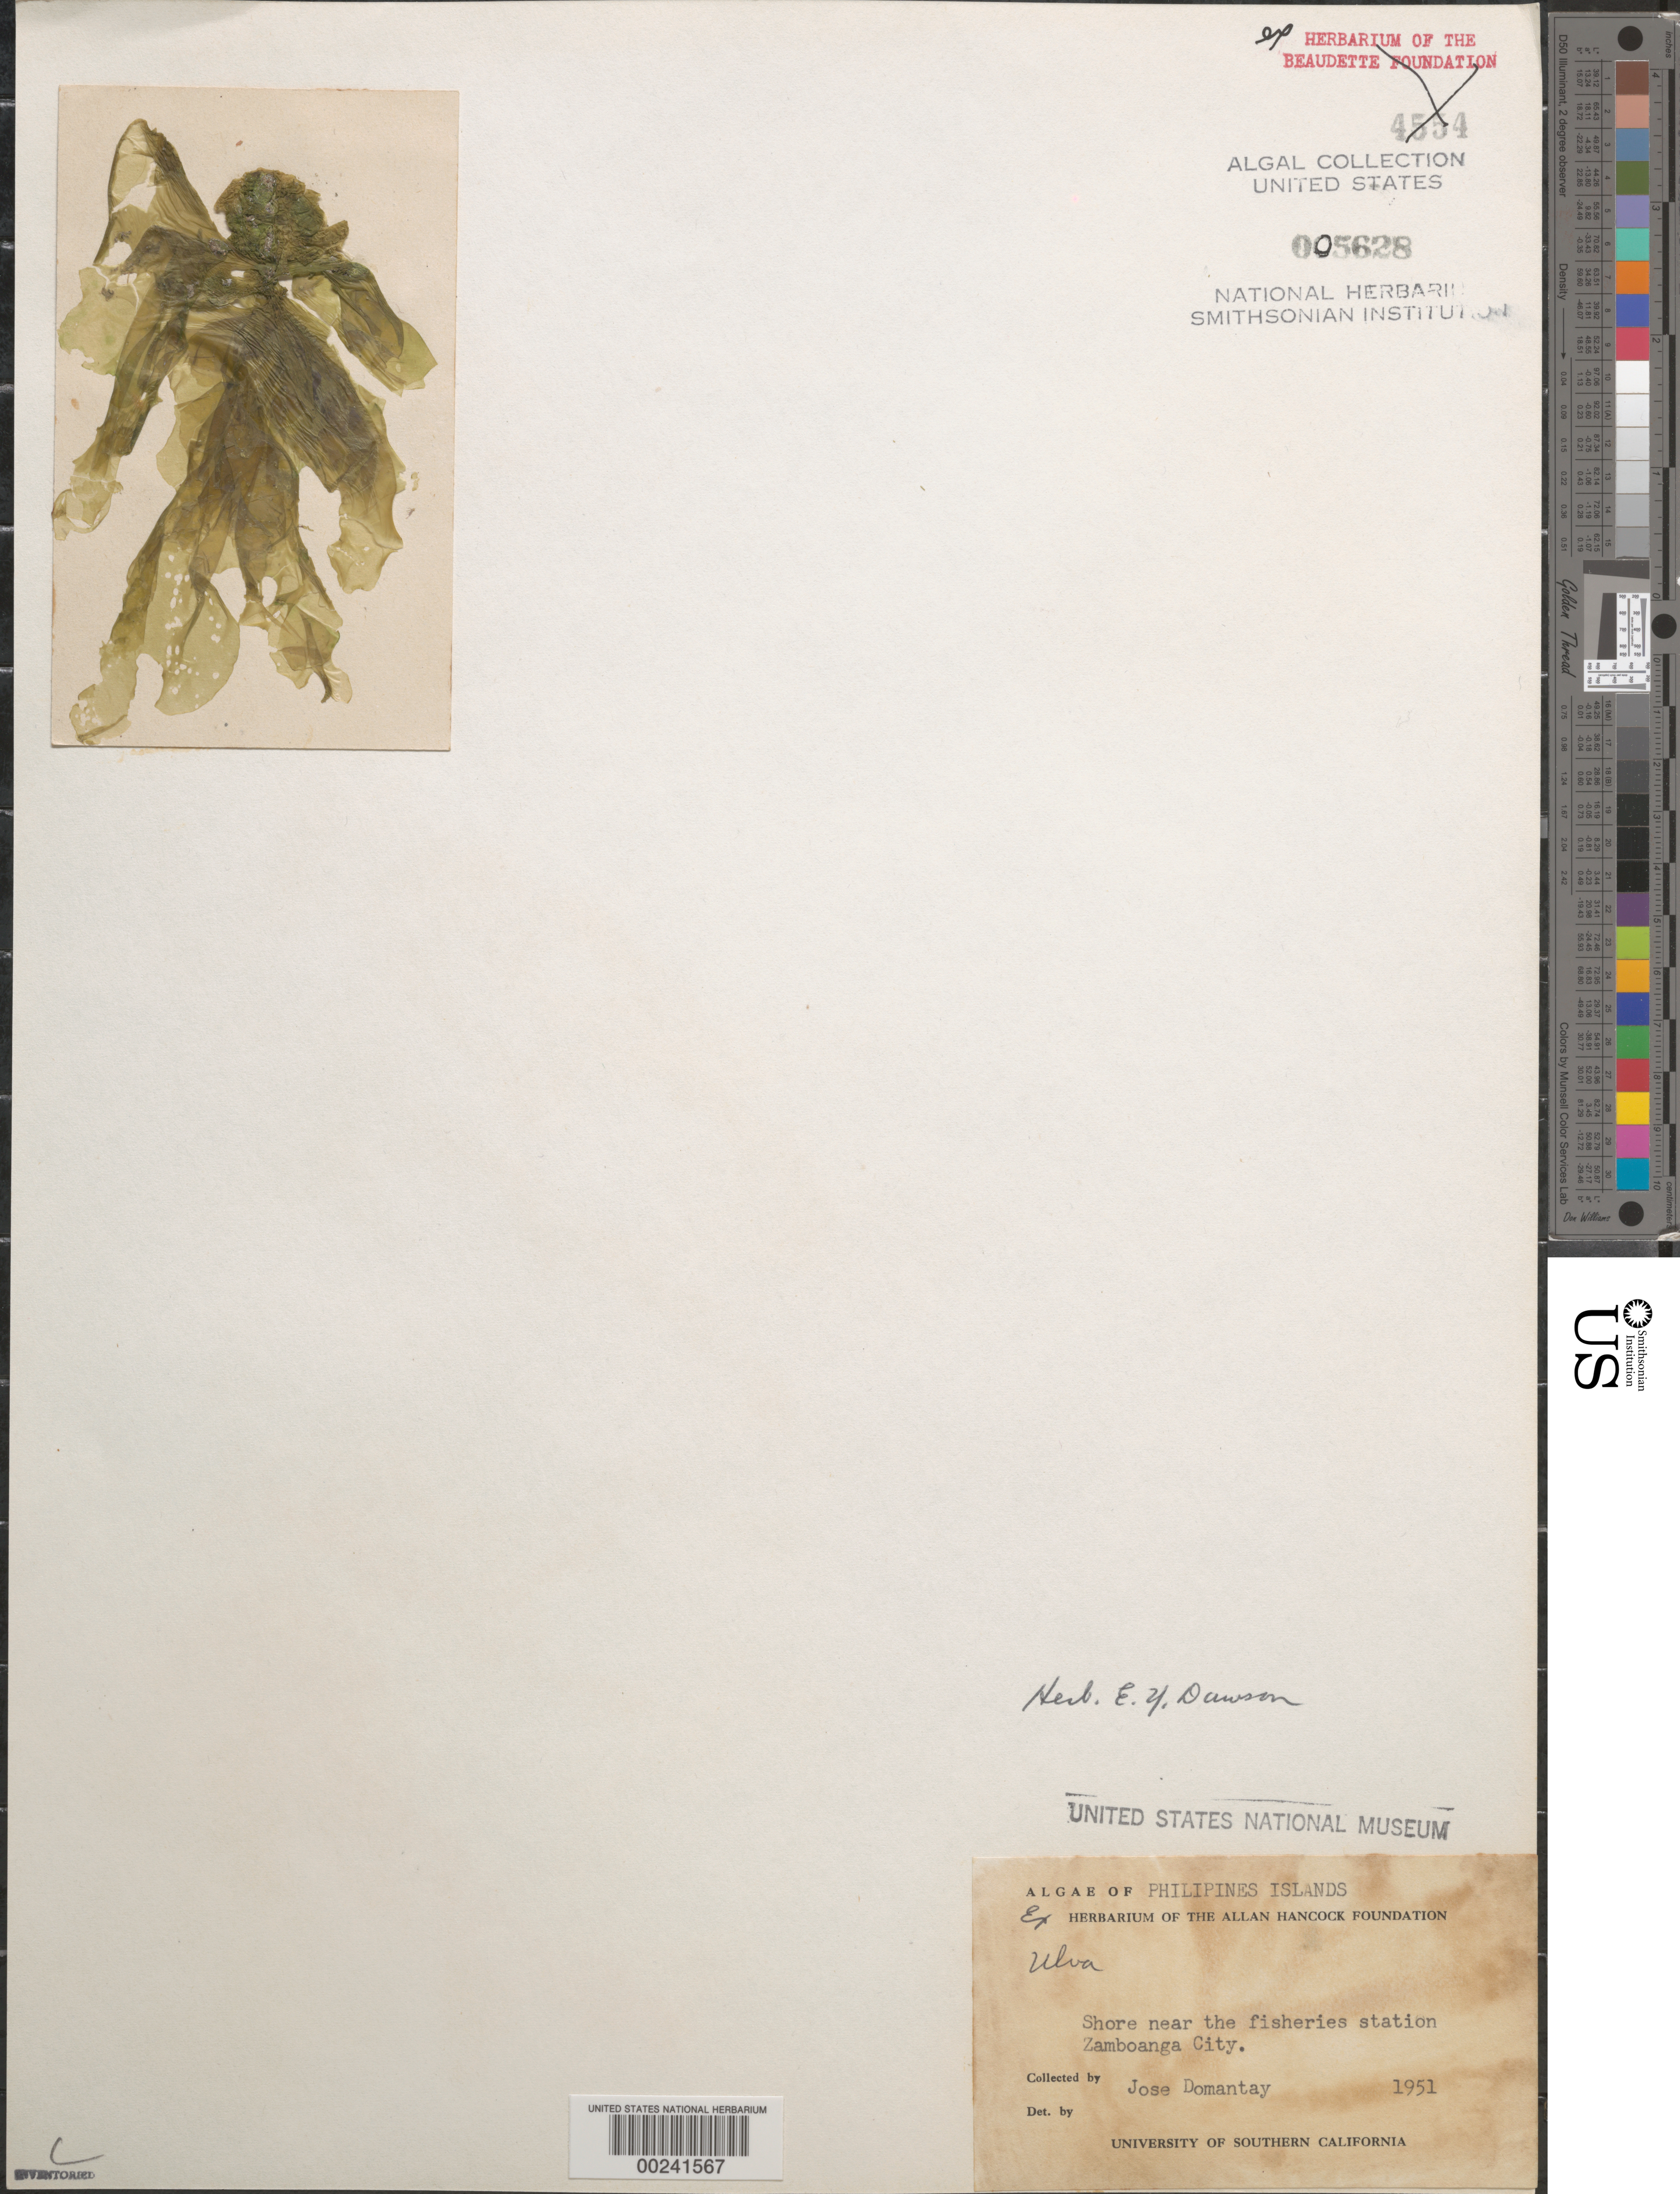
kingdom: Plantae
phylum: Chlorophyta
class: Ulvophyceae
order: Ulvales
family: Ulvaceae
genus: Ulva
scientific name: Ulva sp.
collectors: J. Domantay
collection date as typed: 1951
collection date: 1951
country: Philippines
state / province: Zamboanga Peninsula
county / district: Zamboanga del Sur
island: Mindanao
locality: City of Zamboanga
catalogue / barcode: US 5628